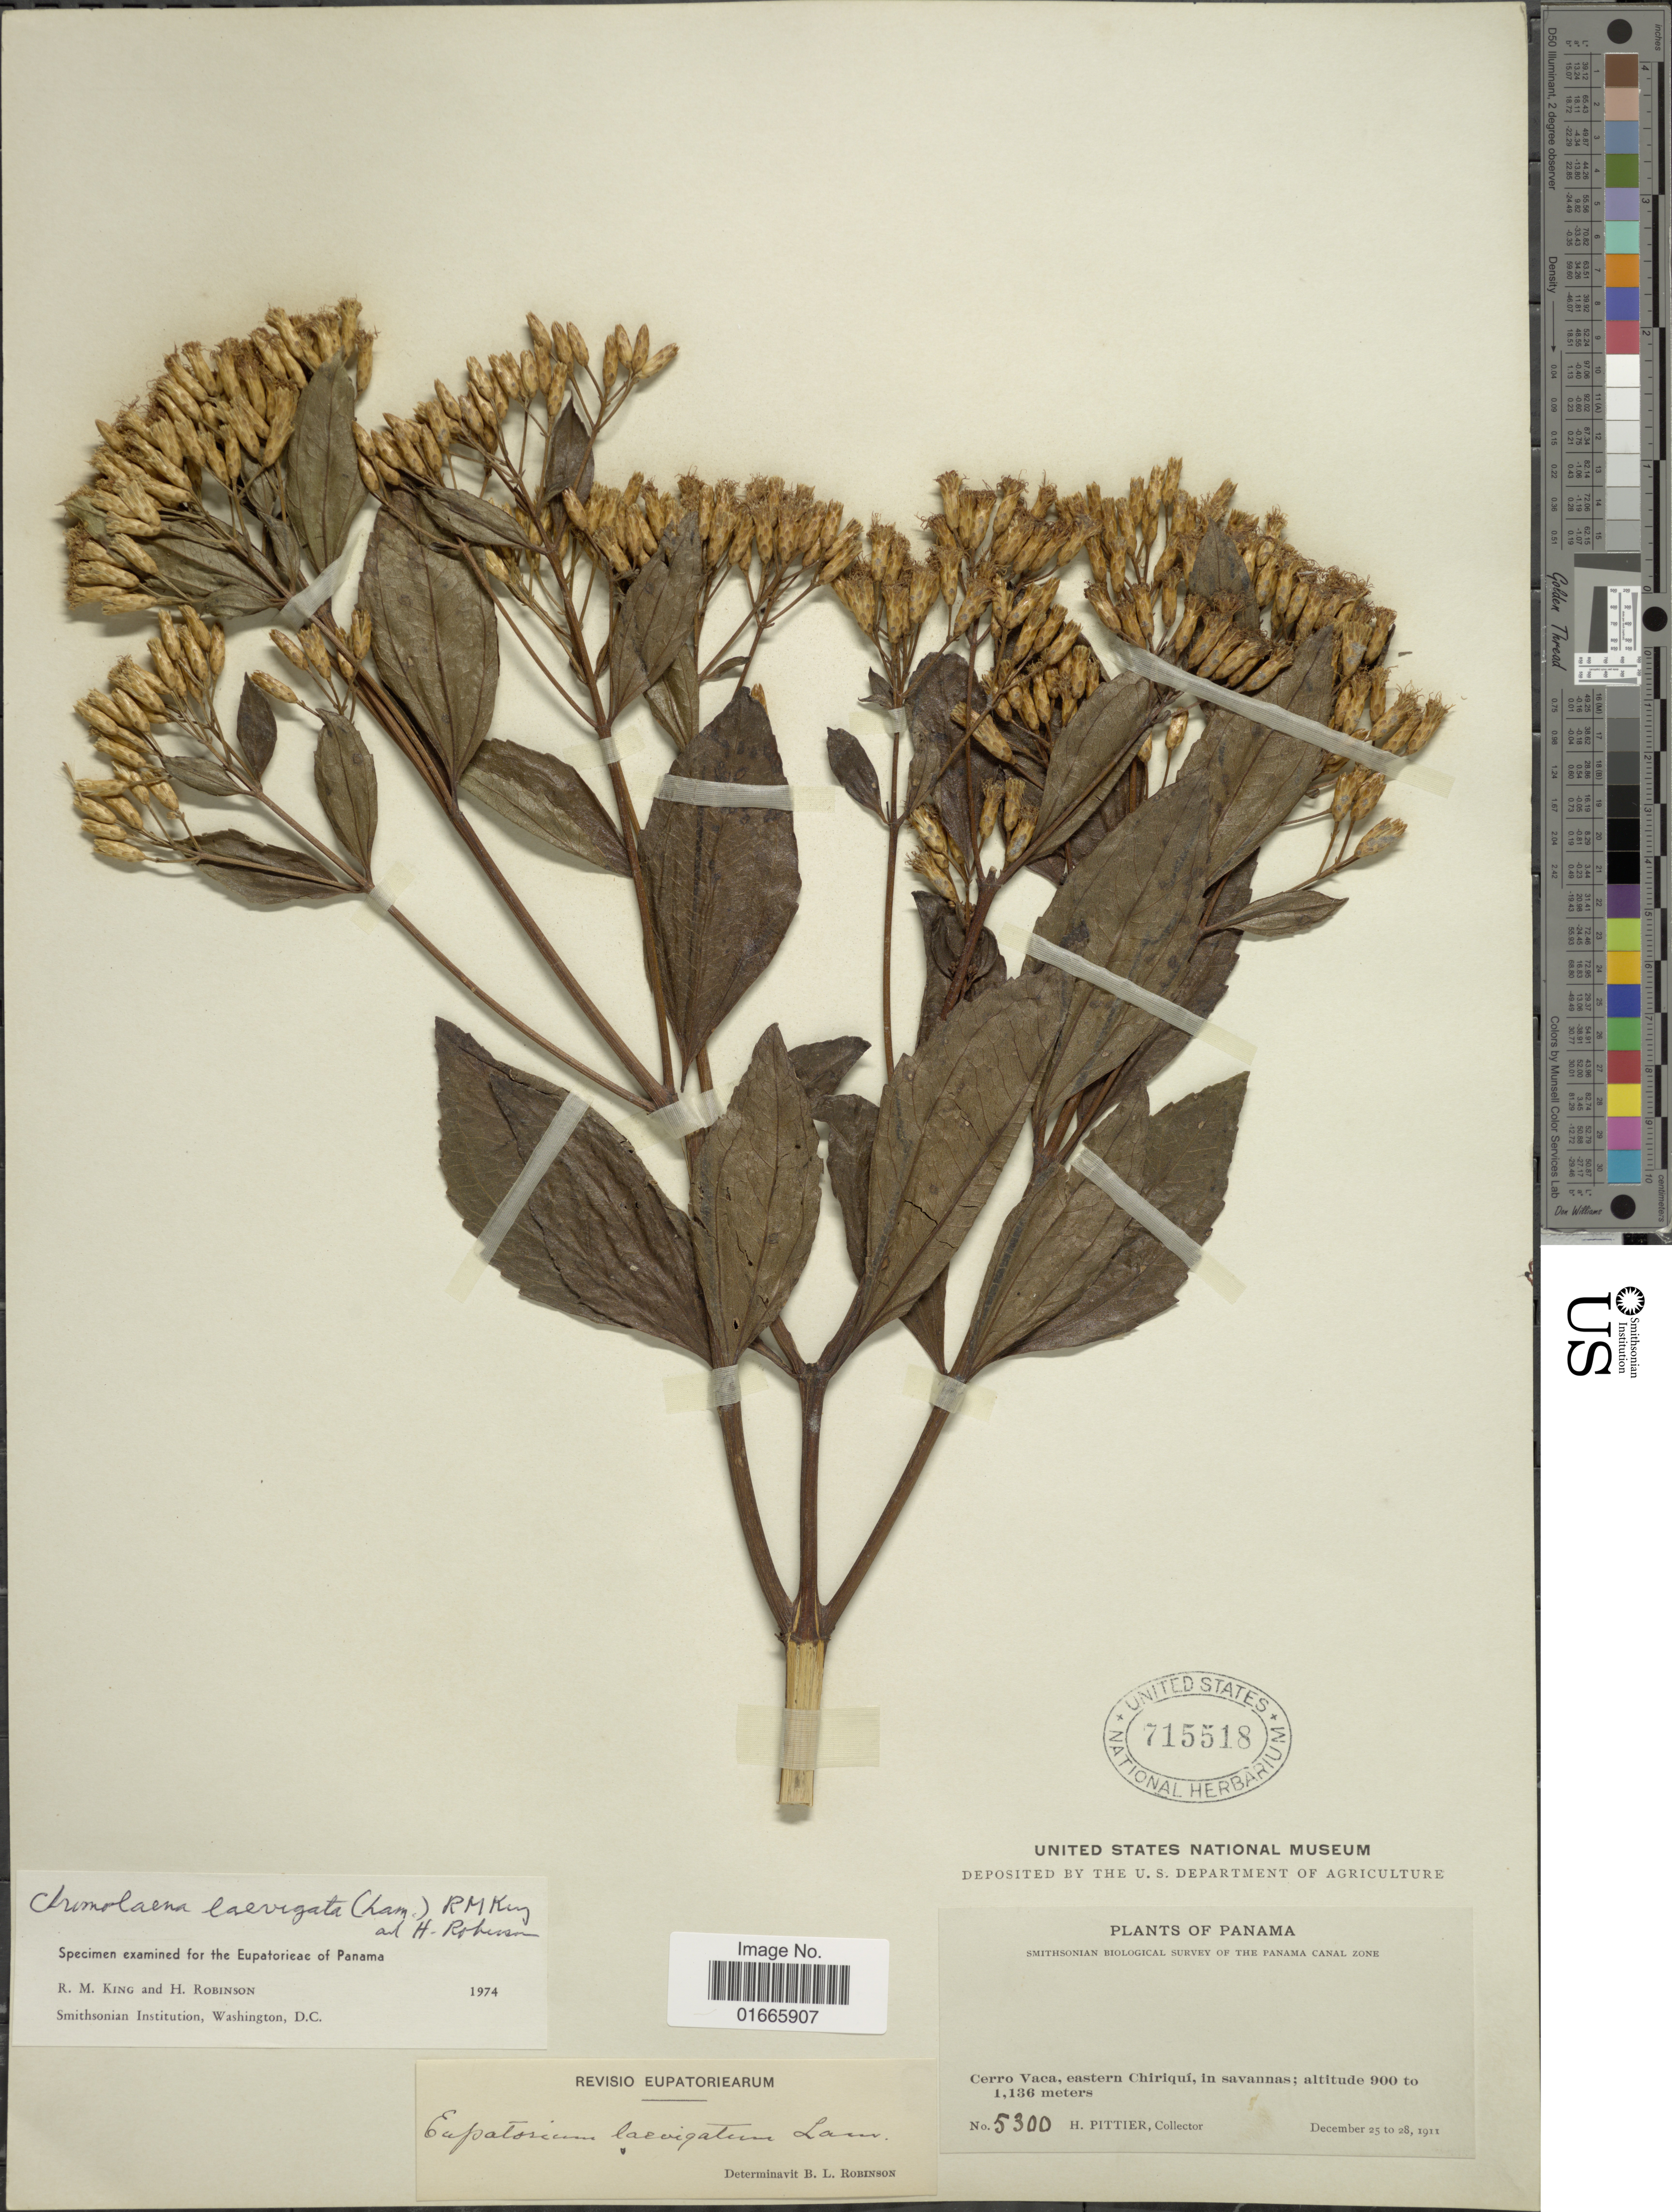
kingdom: Plantae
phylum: Tracheophyta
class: Magnoliopsida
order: Asterales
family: Asteraceae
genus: Chromolaena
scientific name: Chromolaena laevigata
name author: (Lam.) R.M. King & H. Rob.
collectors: H. F. Pittier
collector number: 5300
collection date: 1911-12-25/1911-12-28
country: Panama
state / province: Chiriqui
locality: Cerro Vaca, Eastern Chiriqui, in savannas. Panama Canal Zone.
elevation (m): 900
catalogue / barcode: US 715518